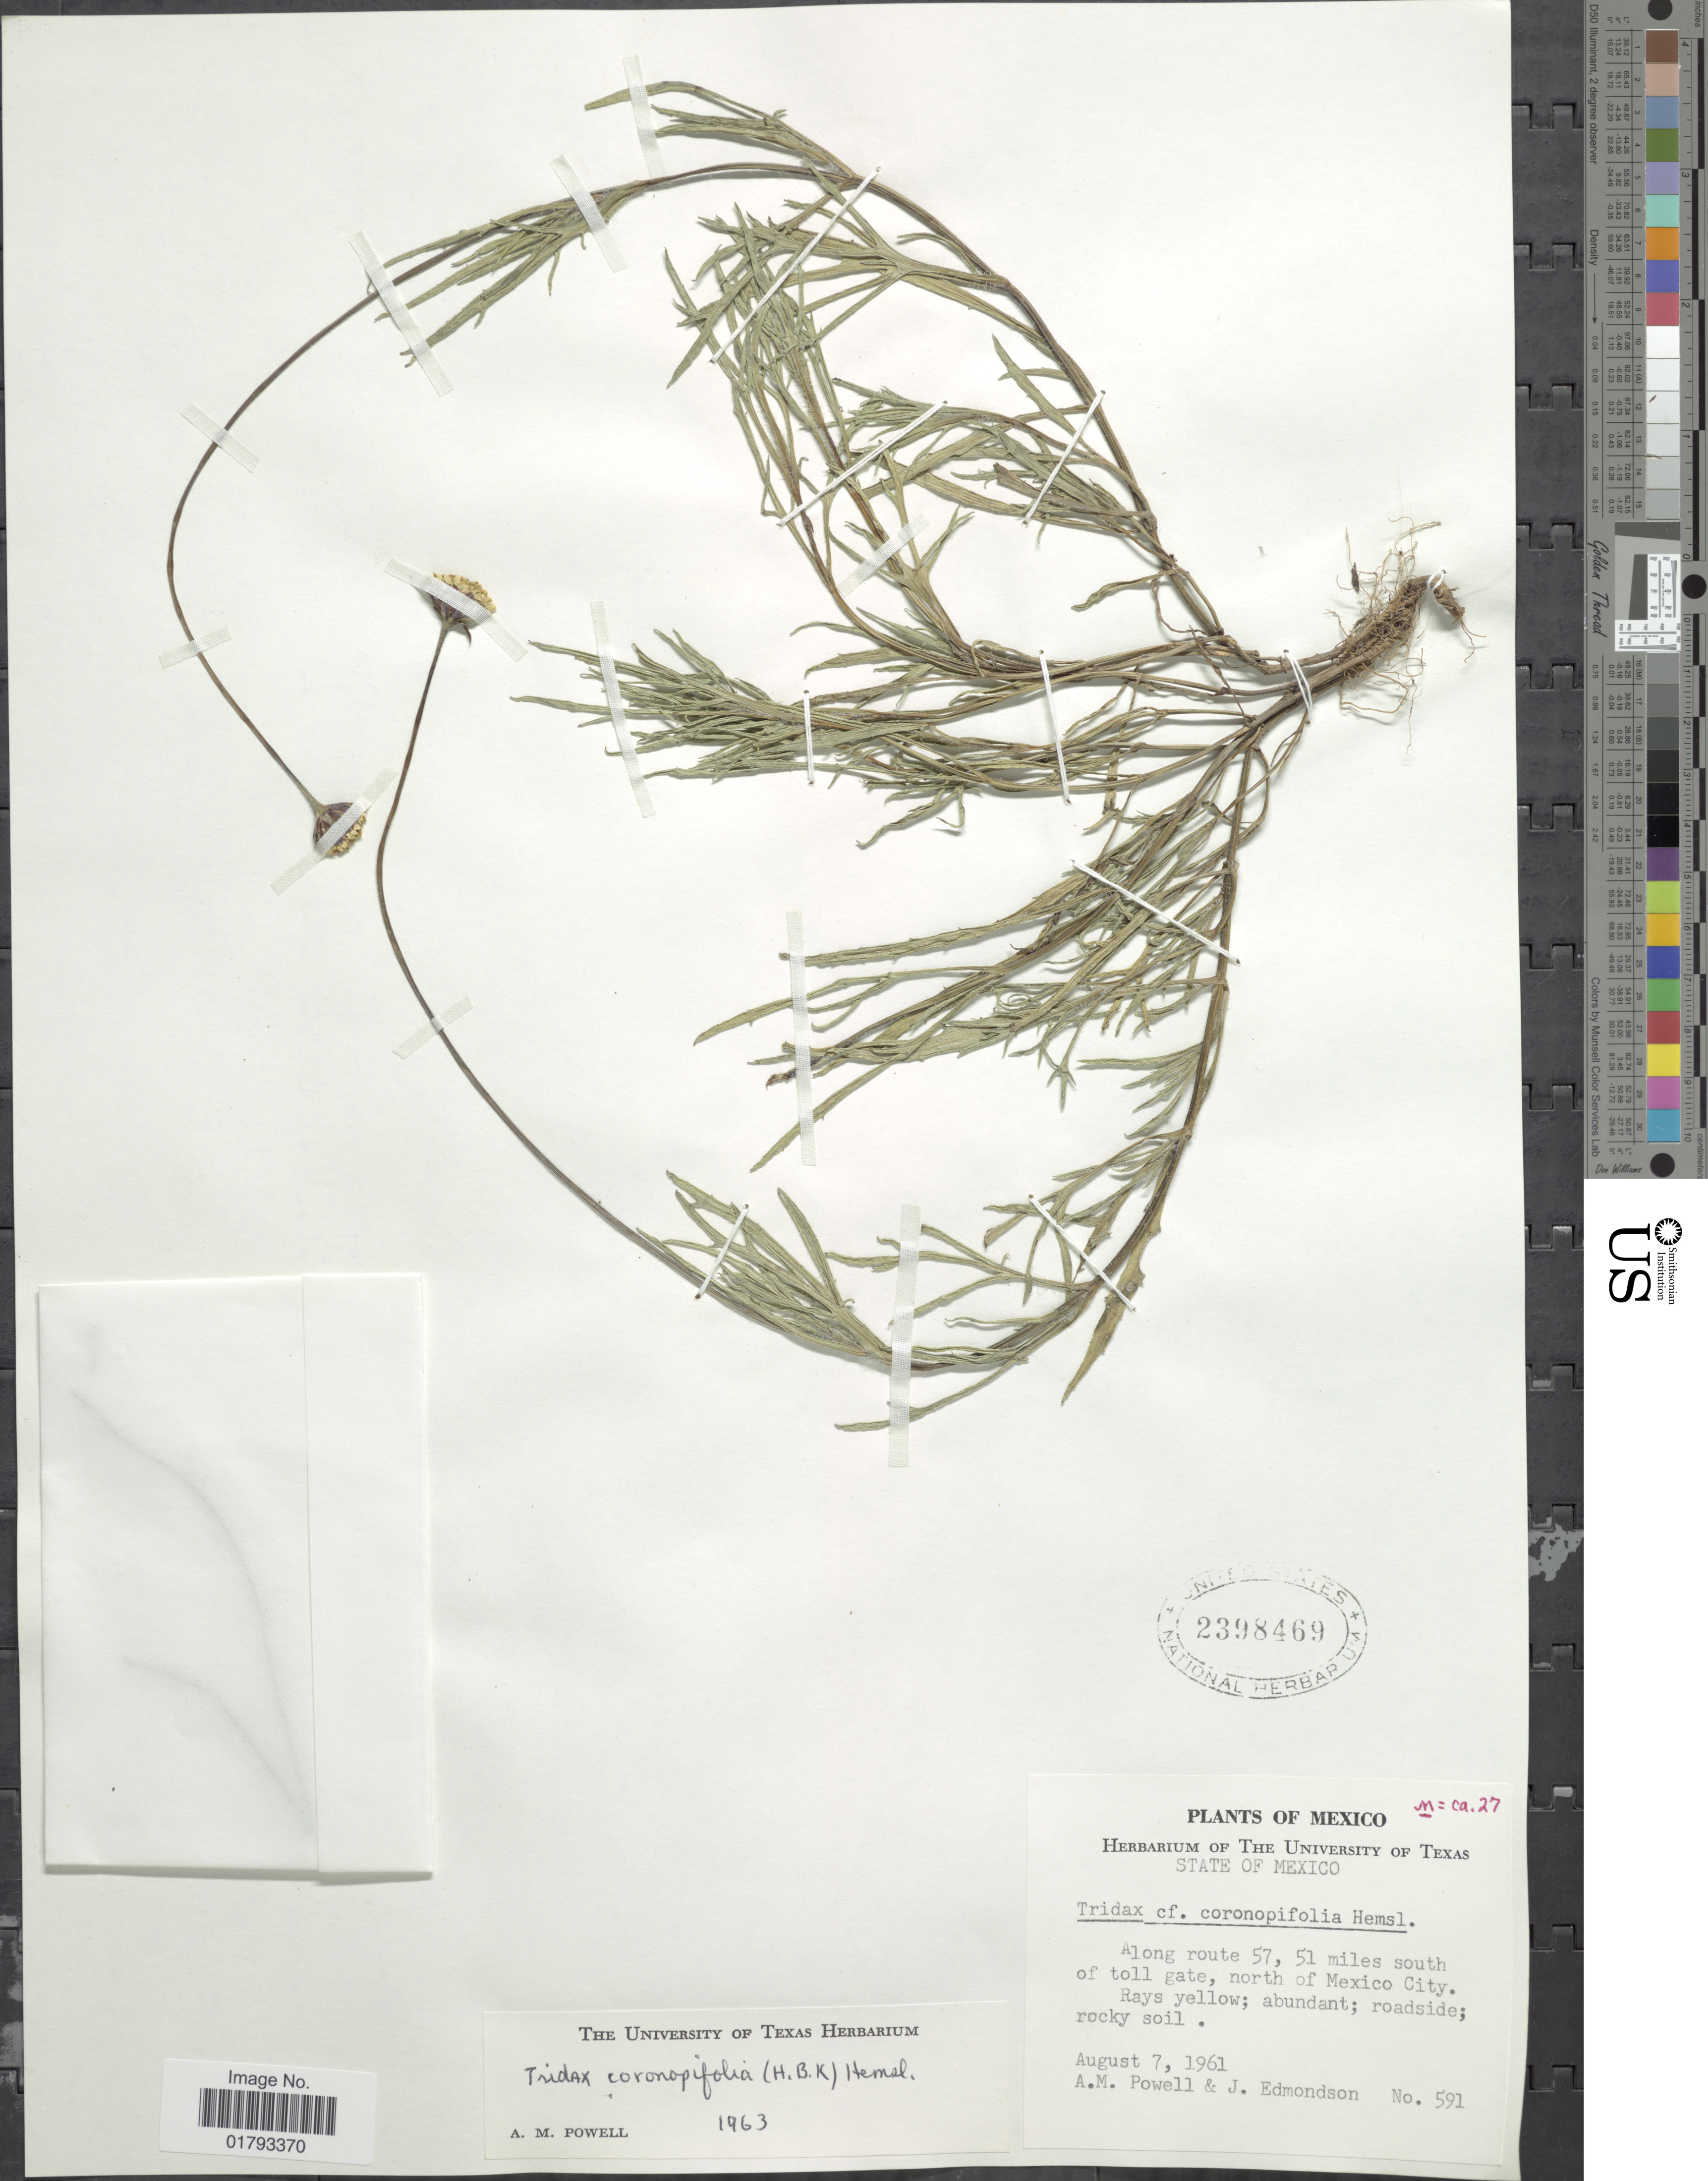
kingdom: Plantae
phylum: Tracheophyta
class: Magnoliopsida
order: Asterales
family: Asteraceae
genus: Tridax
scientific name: Tridax coronopifolia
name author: (Kunth) Hemsl.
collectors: A. M. Powell & J. Edmondson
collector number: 591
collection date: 1961-08-07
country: Mexico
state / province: México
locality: State of Mexico. Along route 57, 51 miles south of toll gate, north of Mexico City.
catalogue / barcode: US 2398469